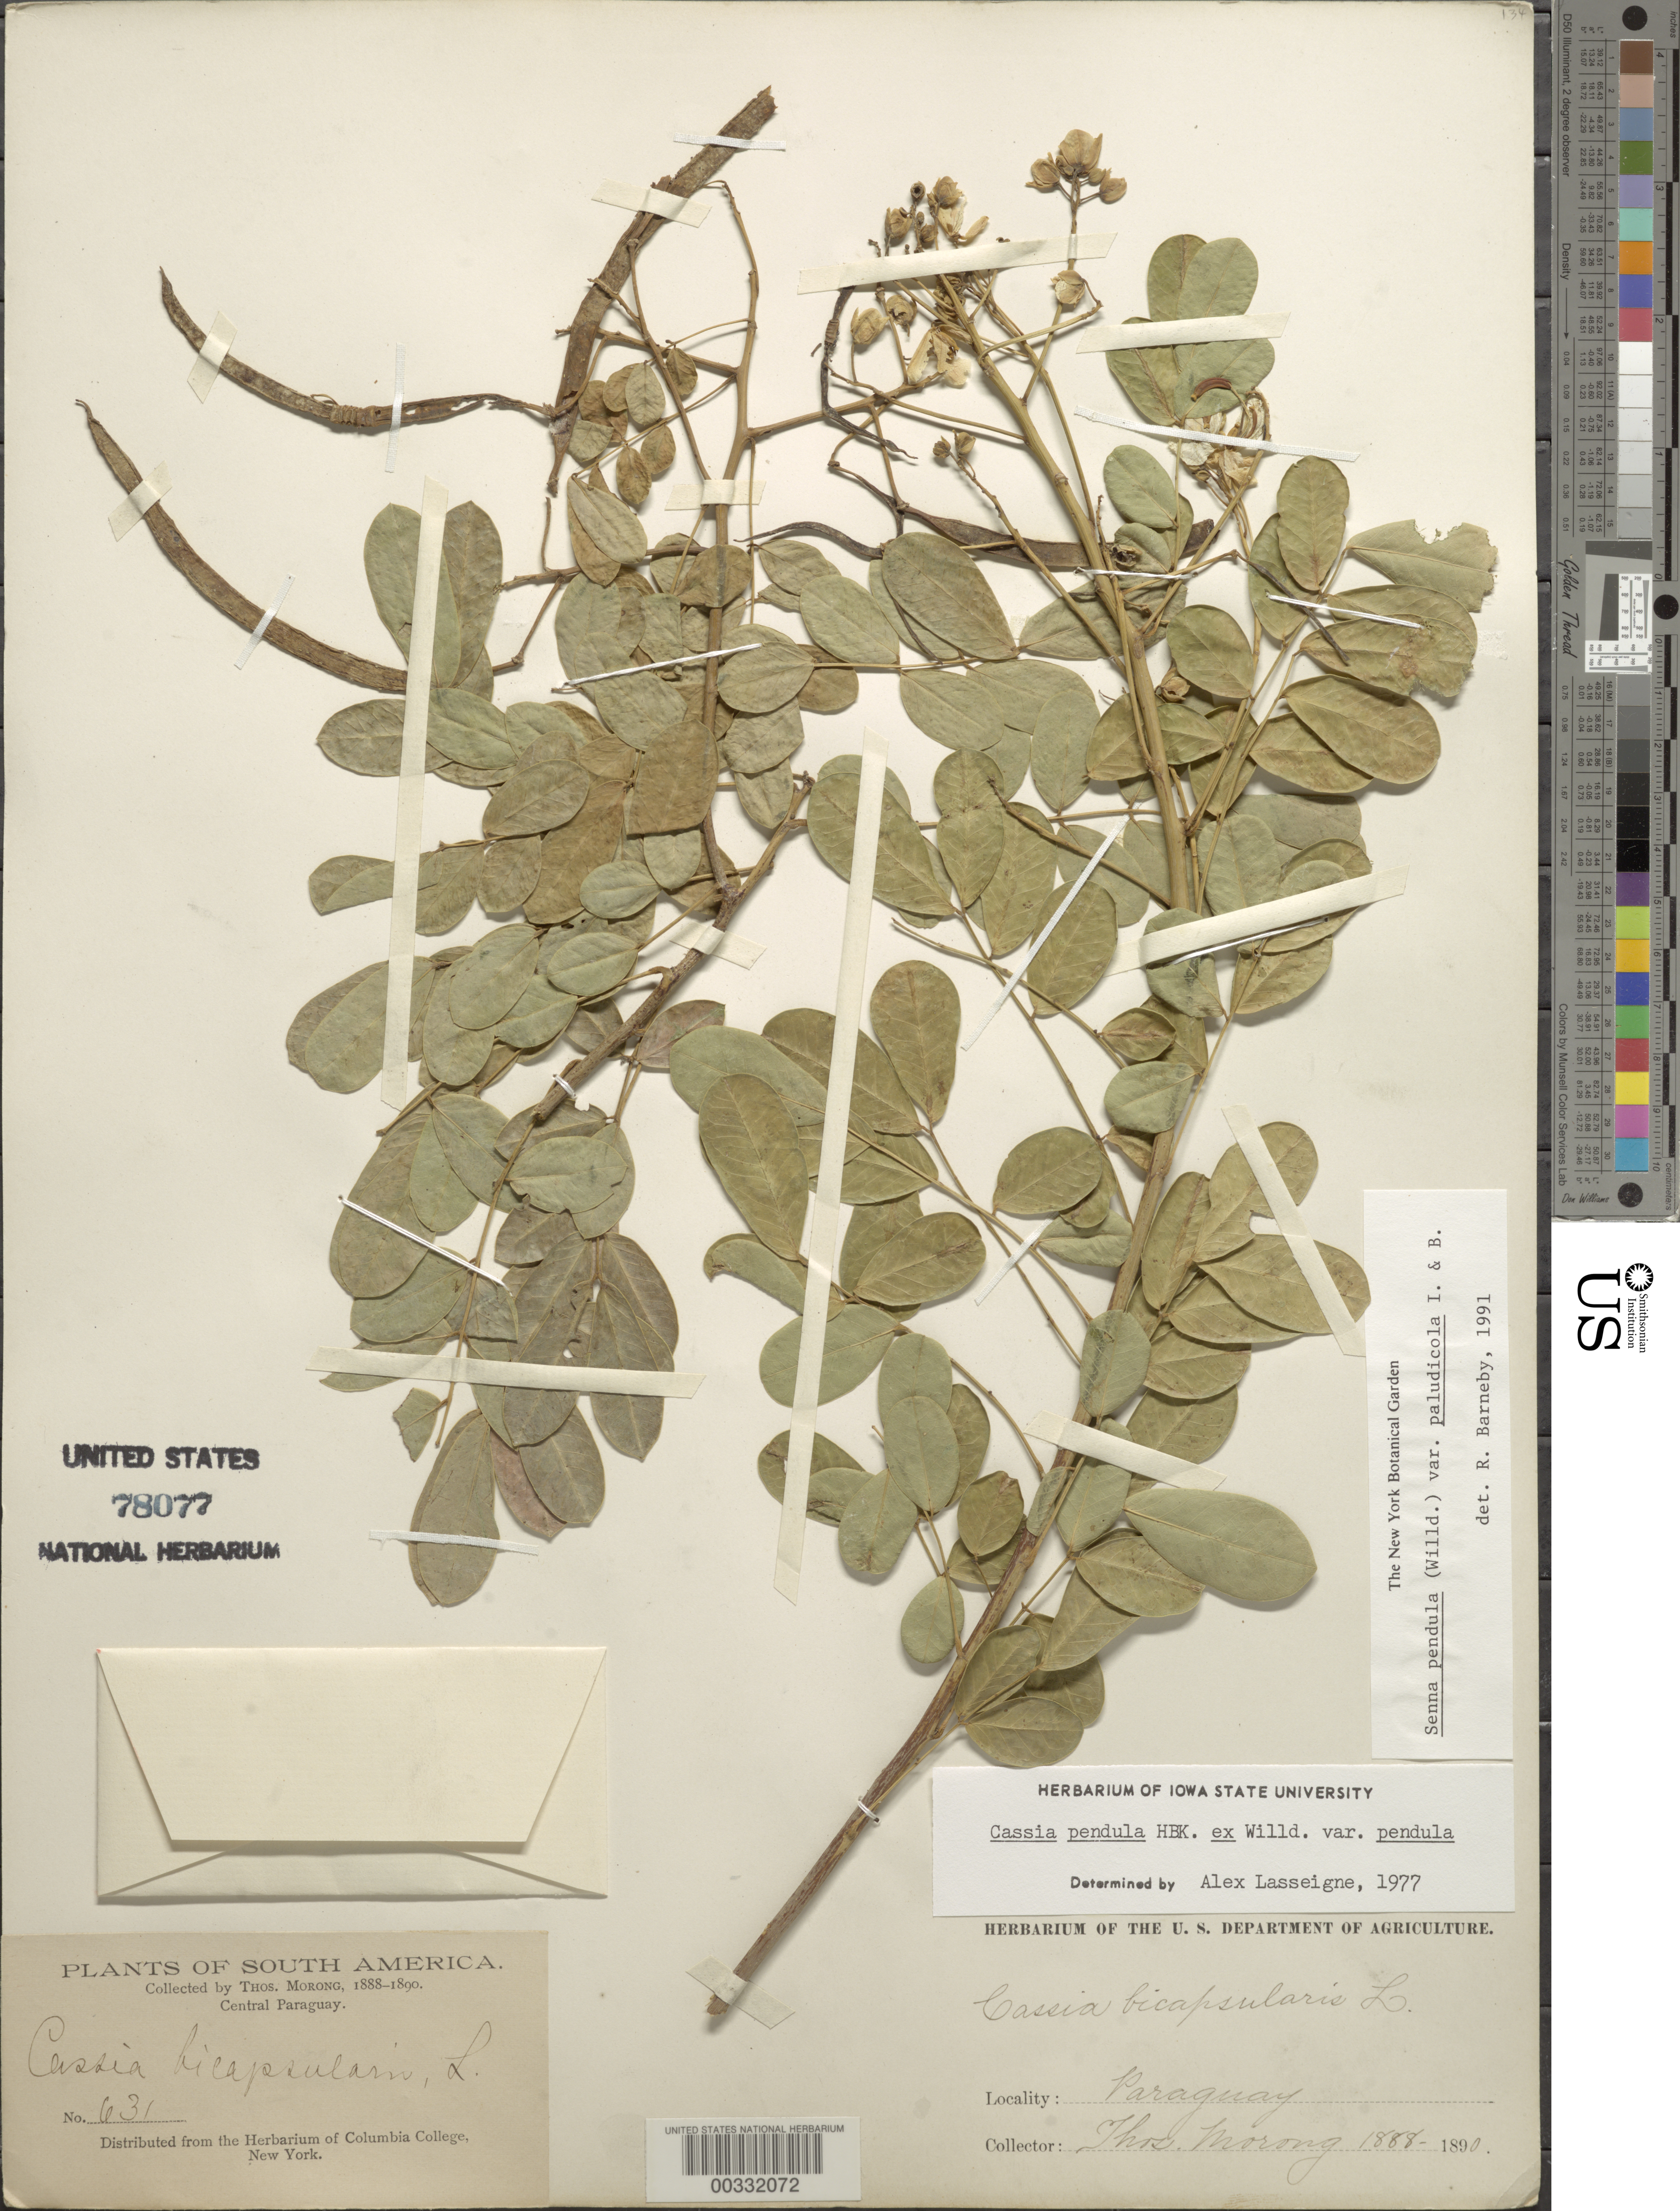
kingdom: Plantae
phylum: Tracheophyta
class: Magnoliopsida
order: Fabales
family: Fabaceae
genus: Senna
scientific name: Senna pendula var. paludicola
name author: H.S. Irwin & Barneby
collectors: T. Morong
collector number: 631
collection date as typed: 1888 to -- -- 1890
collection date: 1888/1890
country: Paraguay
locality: Central paraguay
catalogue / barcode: US 78077